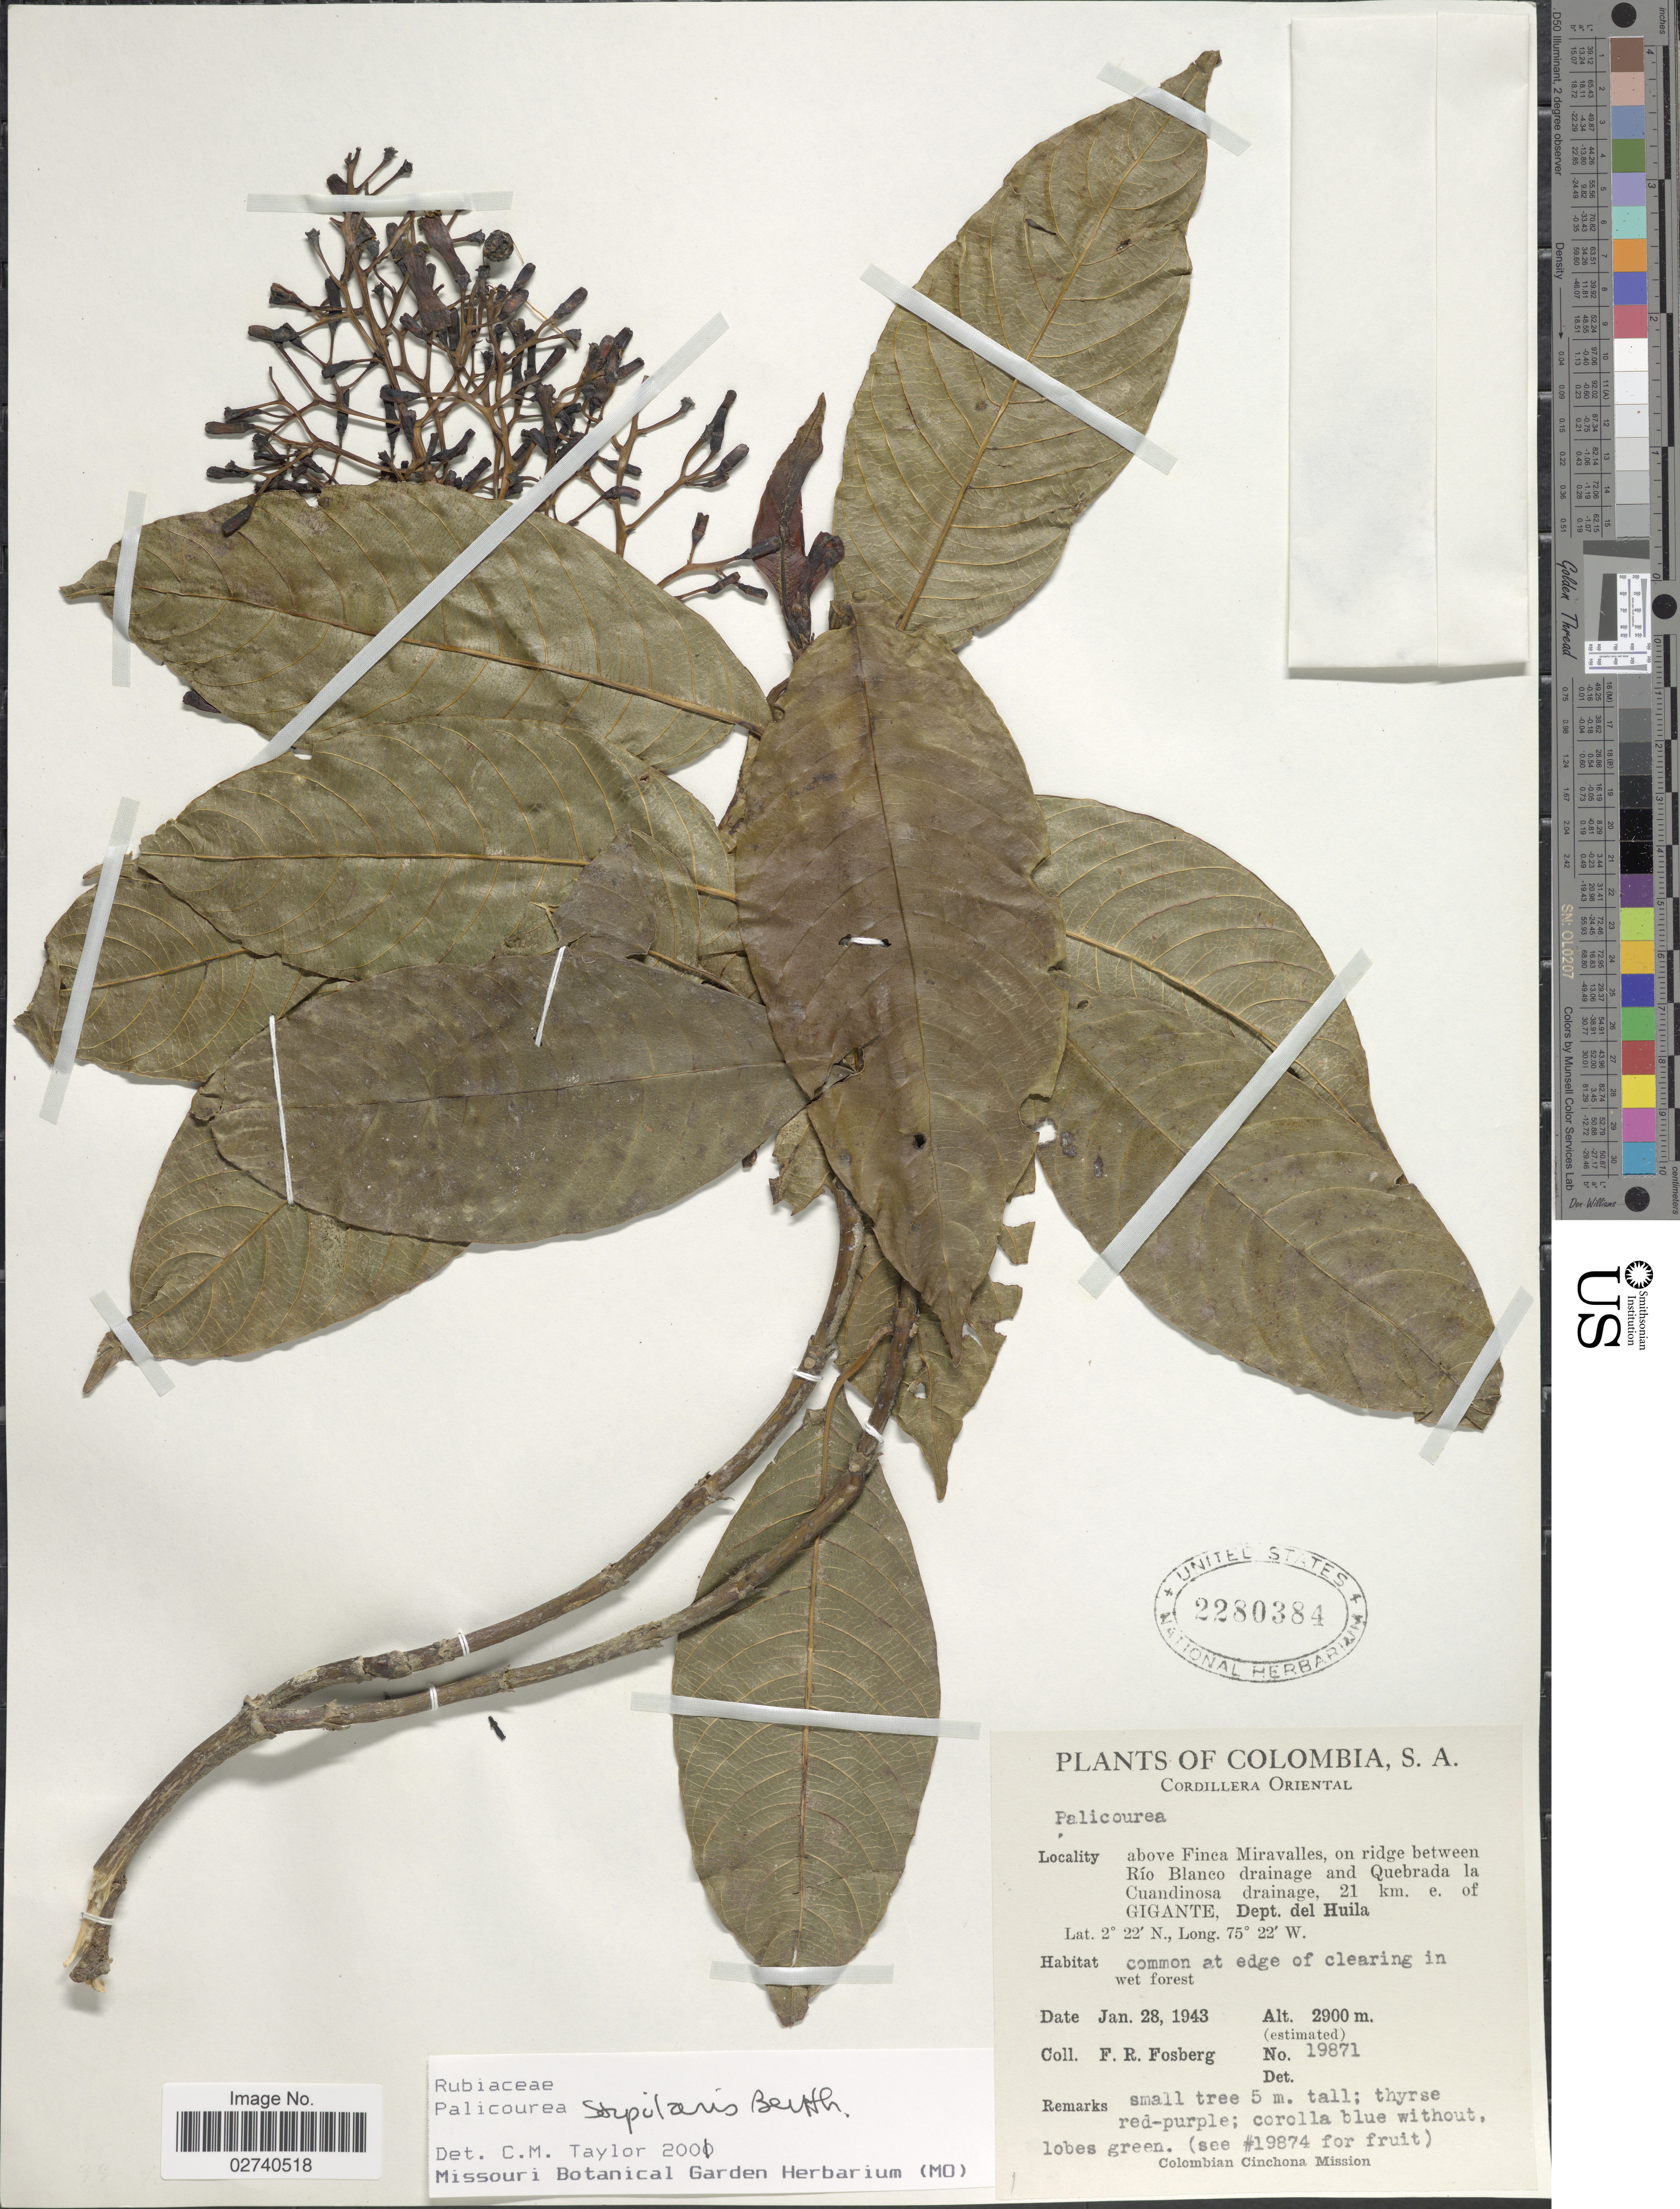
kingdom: Plantae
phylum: Tracheophyta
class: Magnoliopsida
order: Gentianales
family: Rubiaceae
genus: Palicourea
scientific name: Palicourea stipularis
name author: Benth.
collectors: F. R. Fosberg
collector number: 19871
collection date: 1943-01-28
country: Colombia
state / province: Huila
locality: Cordillera Oriental. Above Finca Miravalles, on ridge between Rio Blanco drainage and Quebrada la Cuandinosa drainage, 21 km. e. of Gigante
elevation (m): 2900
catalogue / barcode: US 2280384